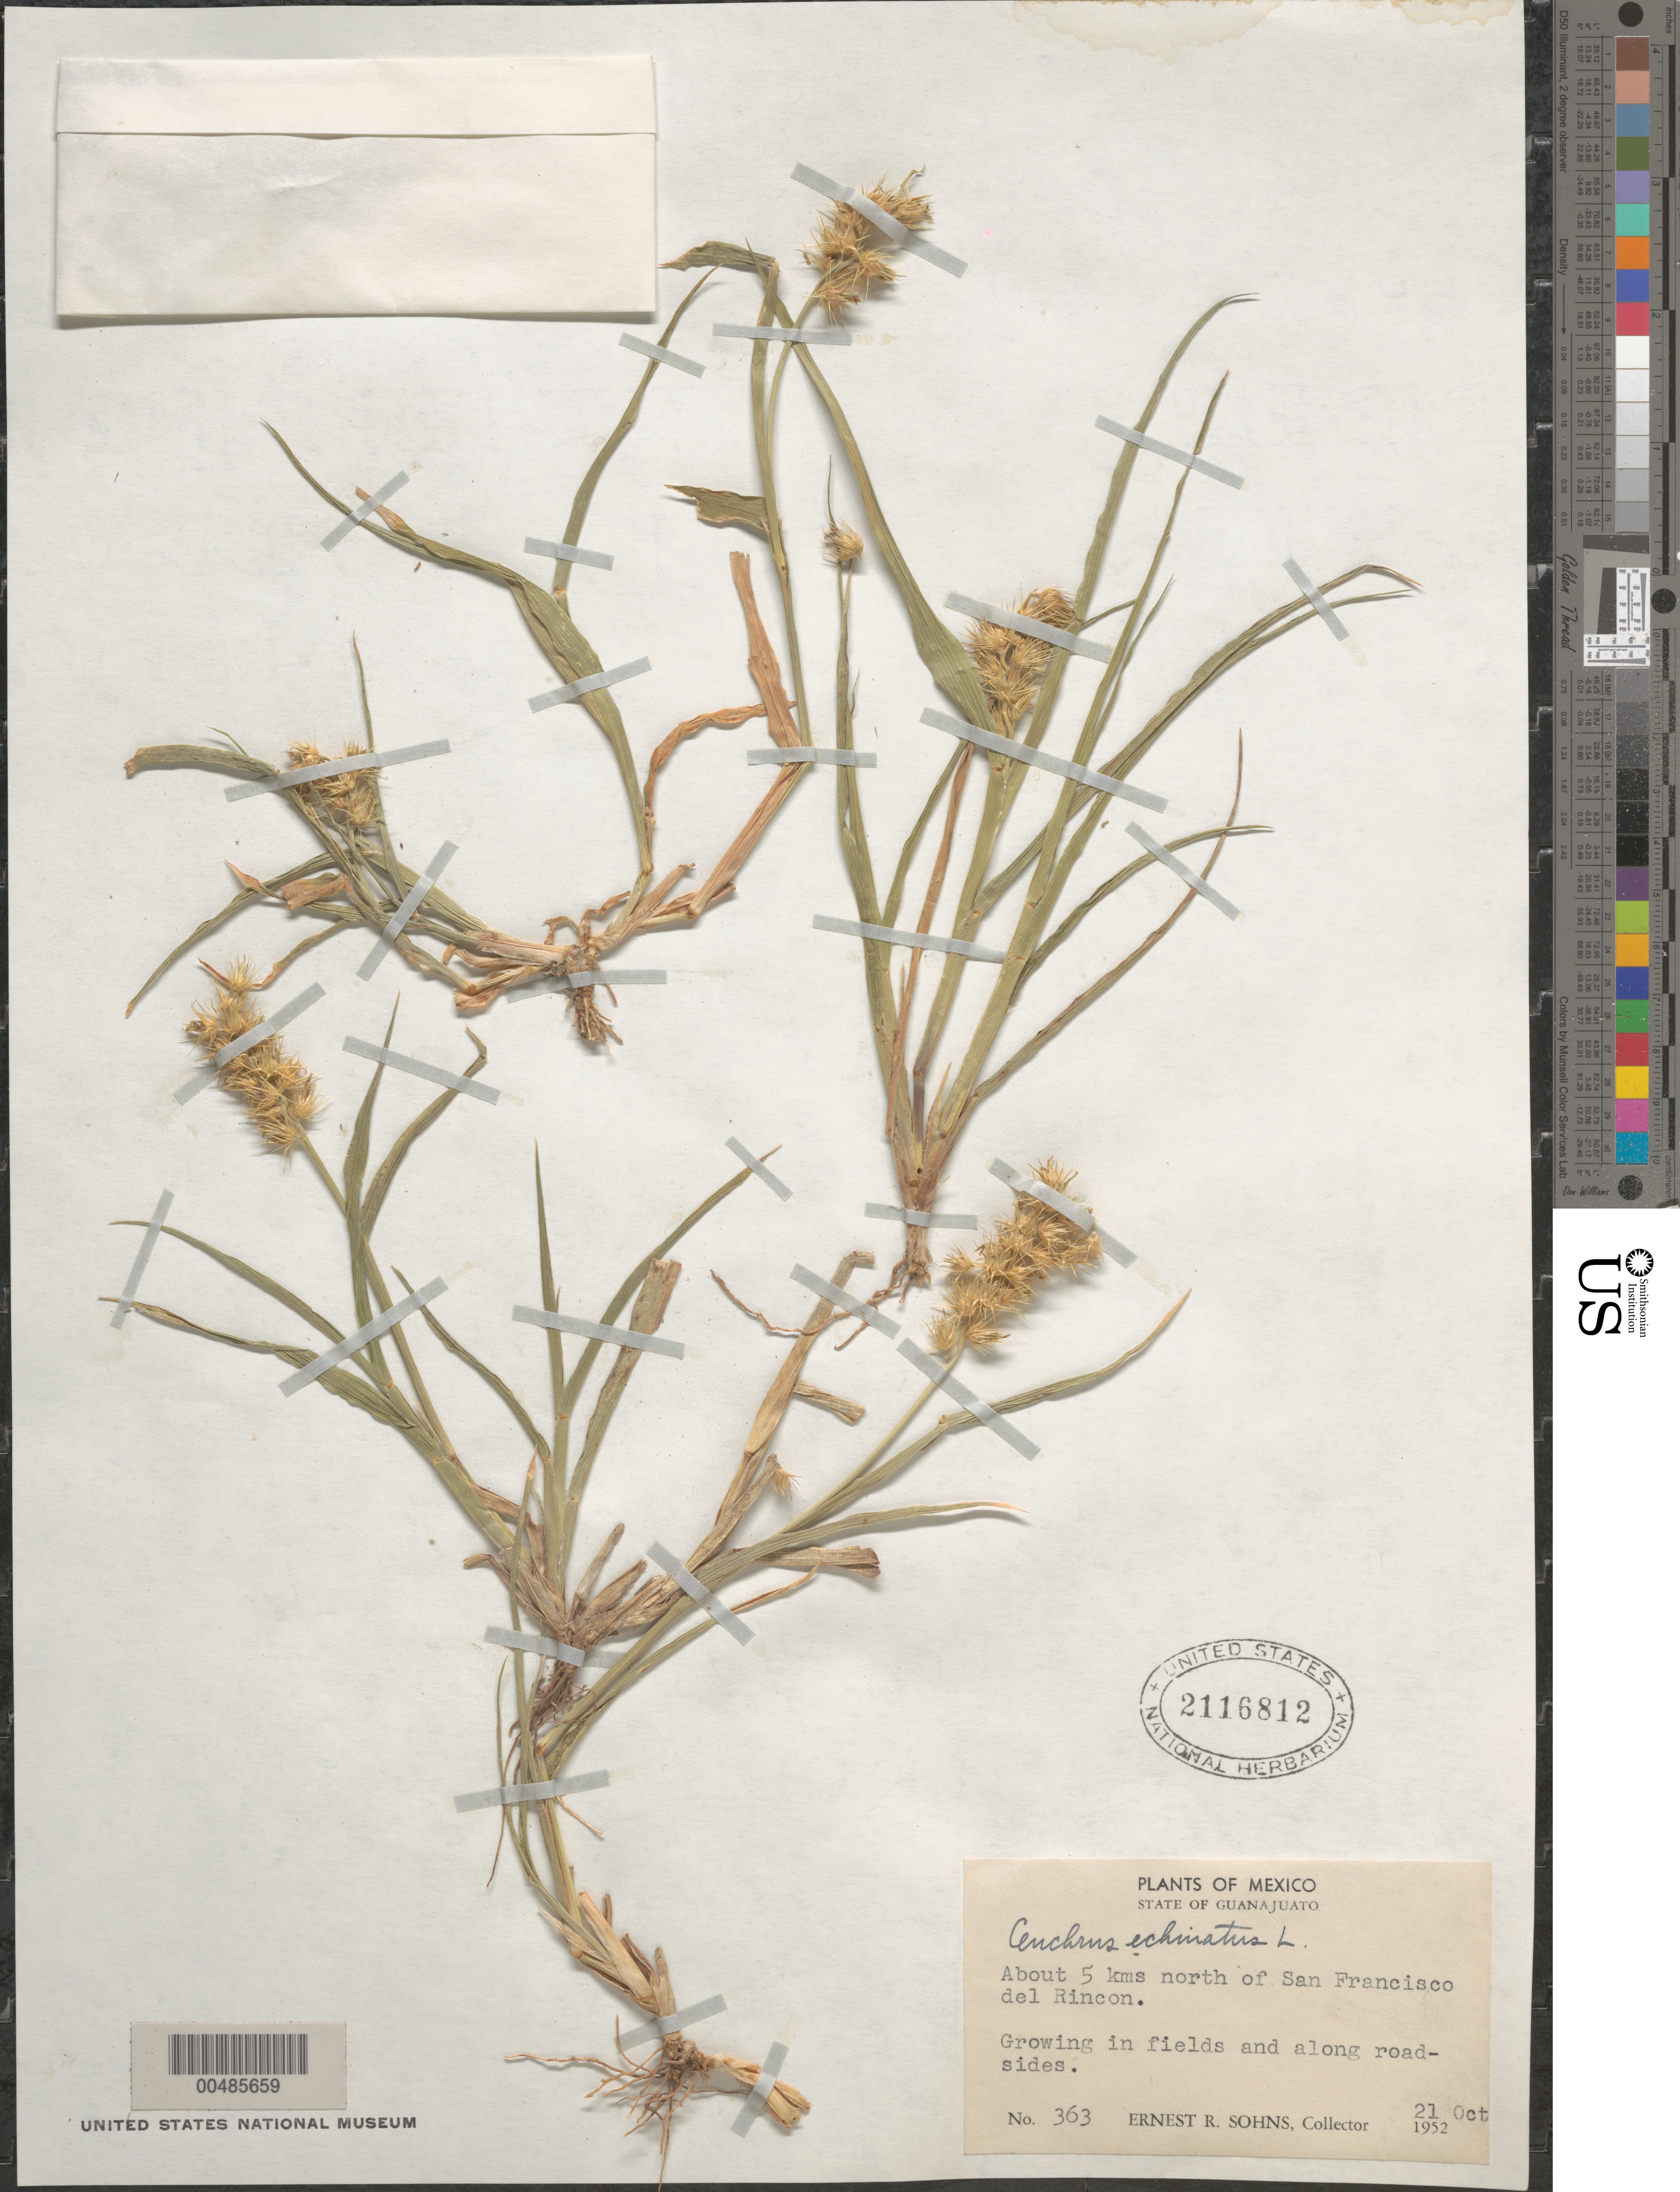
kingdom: Plantae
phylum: Tracheophyta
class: Liliopsida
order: Poales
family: Poaceae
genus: Cenchrus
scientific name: Cenchrus echinatus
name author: L.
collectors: E. R. Sohns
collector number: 363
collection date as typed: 21 Oct 1952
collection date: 1952-10-21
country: Mexico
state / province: Guanajuato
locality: About 5 km N of San Francisco del Rincon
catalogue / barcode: US 2116812